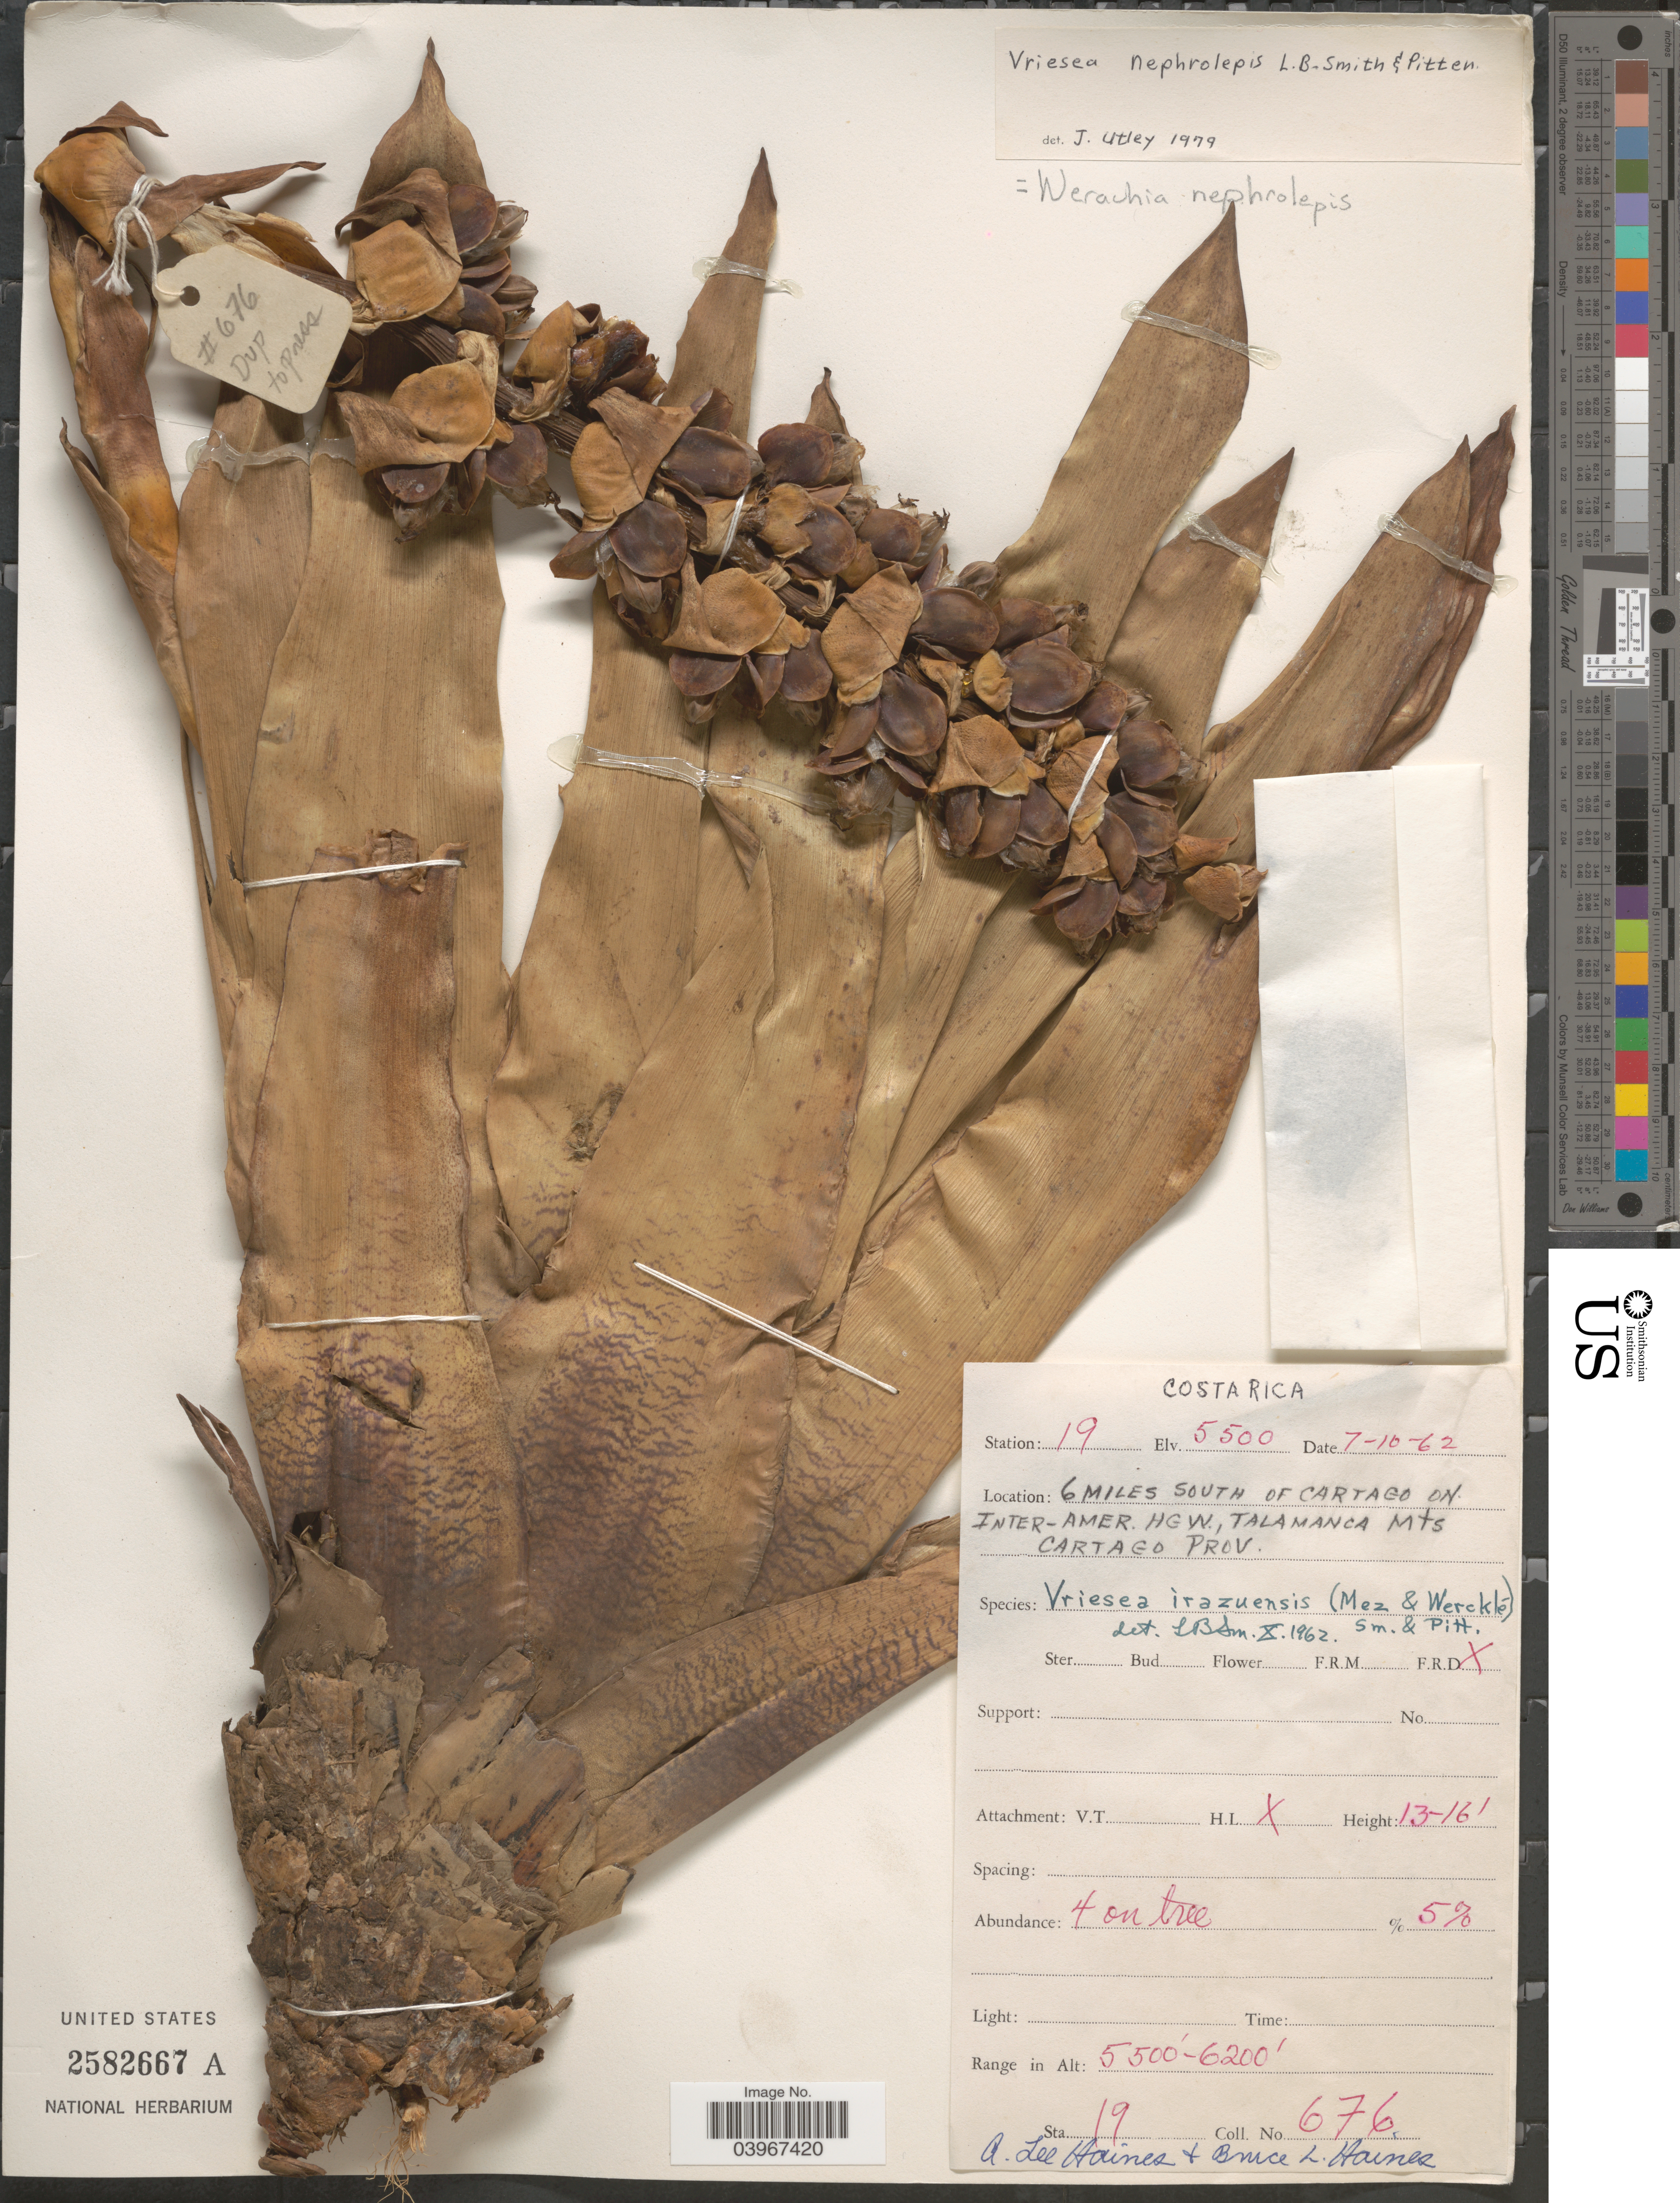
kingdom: Plantae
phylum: Tracheophyta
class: Liliopsida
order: Poales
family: Bromeliaceae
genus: Werauhia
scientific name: Werauhia nephrolepis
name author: (L.B. Sm. & Pittendr.) J.R. Grant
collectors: A. L. Haines & B. L. Haines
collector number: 676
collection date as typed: Transcribed d/m/y: 7/10/62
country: Costa Rica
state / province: Cartago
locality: Station 19. 6 miles South of Cartago on Inter-Amer. Hgw, Talamanca Mts.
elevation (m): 1676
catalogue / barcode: US 2582667A